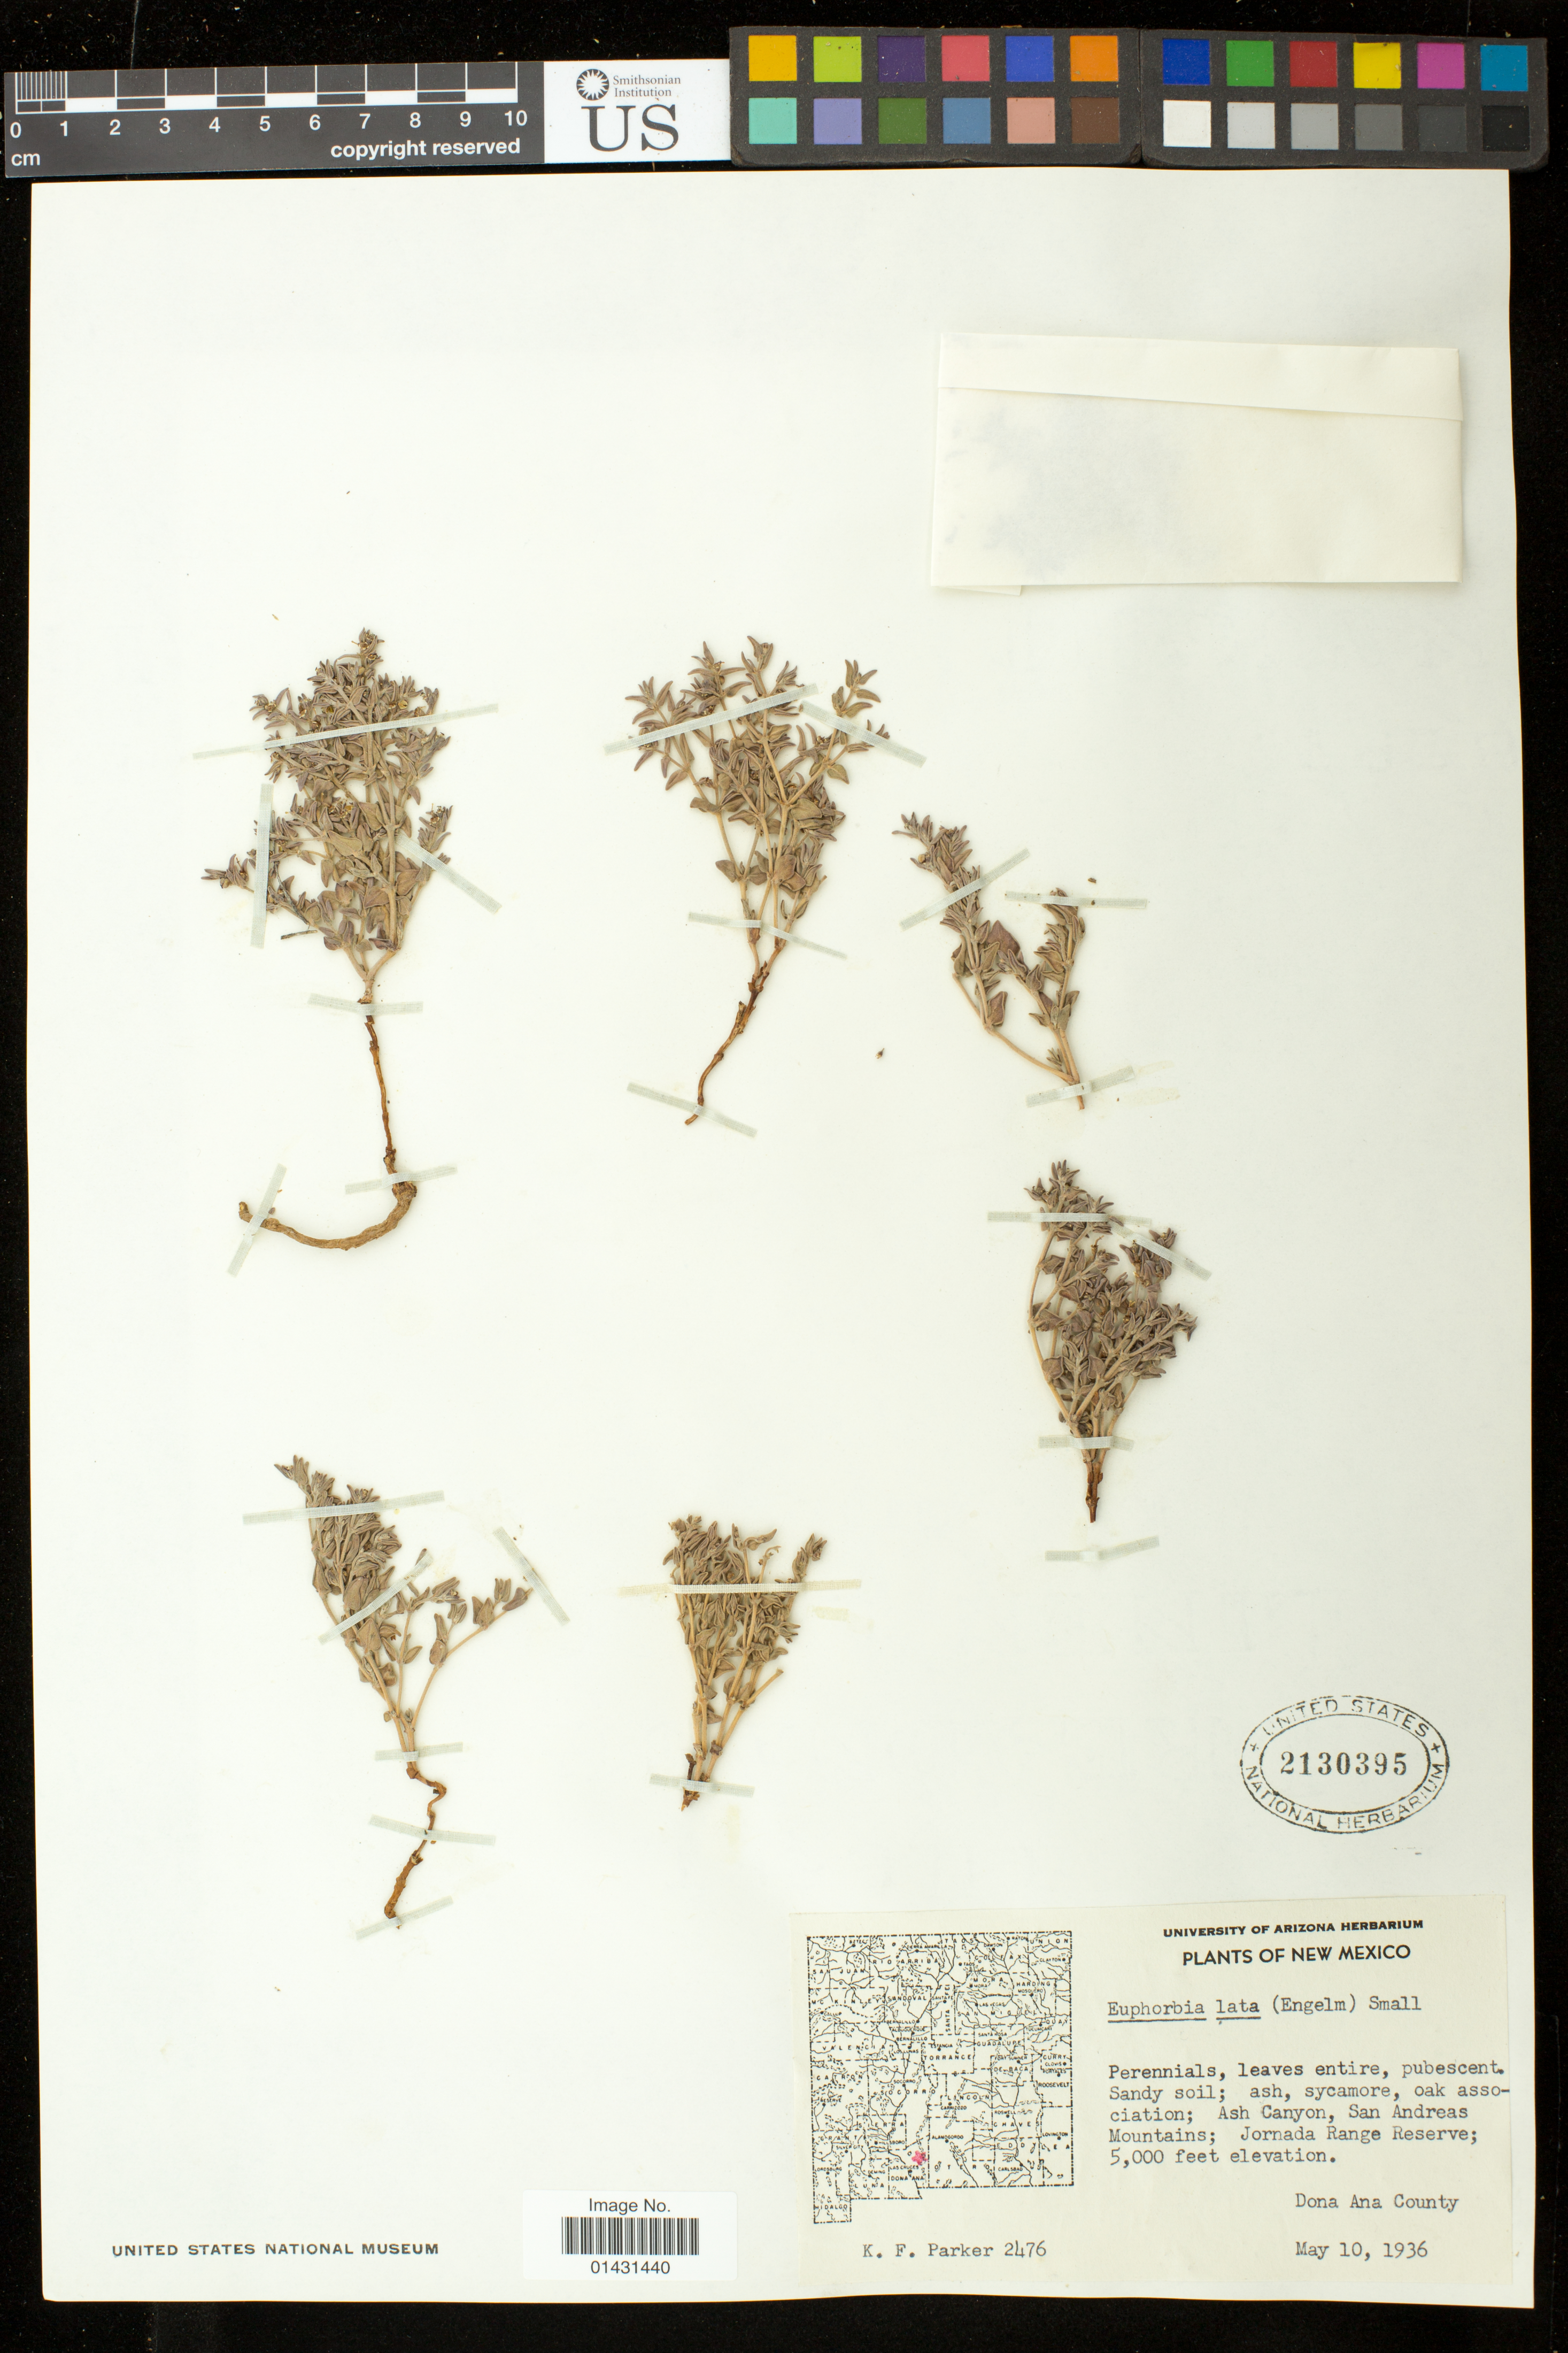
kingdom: Plantae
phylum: Tracheophyta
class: Magnoliopsida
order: Malpighiales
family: Euphorbiaceae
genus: Euphorbia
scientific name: Euphorbia laxa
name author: Drake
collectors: K. F. Parker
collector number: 2476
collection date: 1936-05-10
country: United States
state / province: New Mexico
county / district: Doña Ana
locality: Ash Canyon, San Andreas Mountains; Jornada Range Reserve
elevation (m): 1524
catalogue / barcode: US 2130395